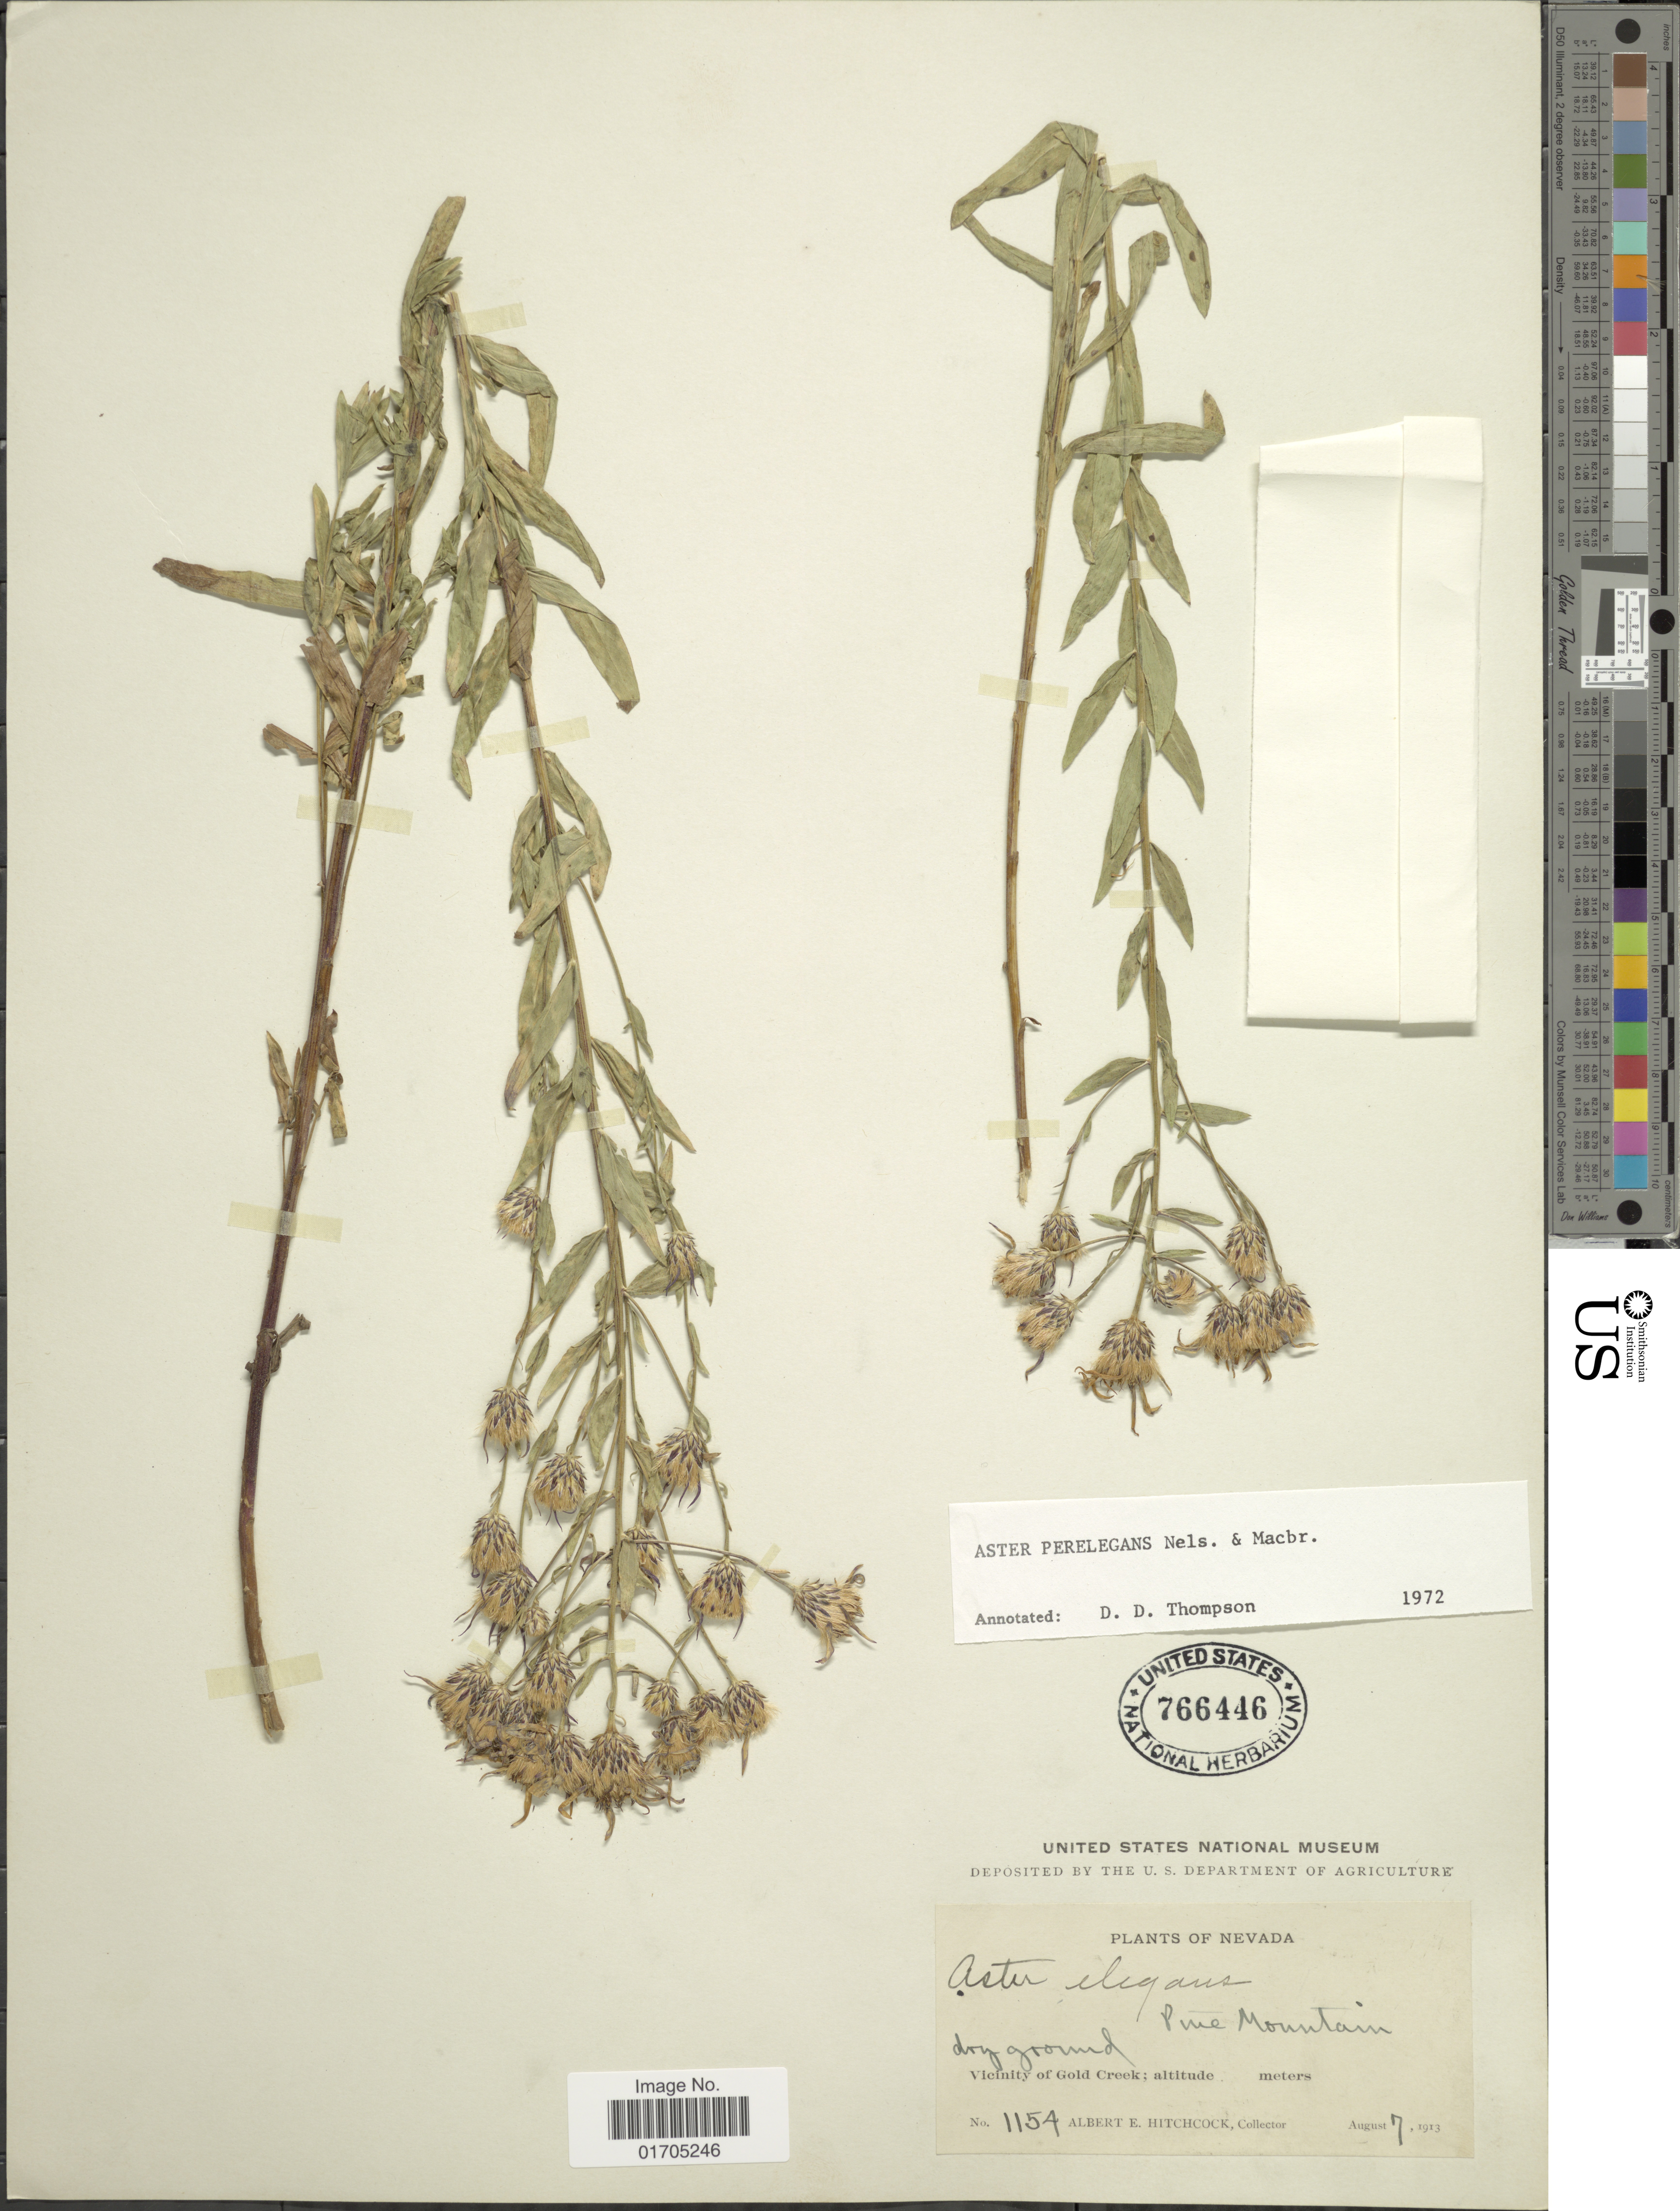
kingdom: Plantae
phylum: Tracheophyta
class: Magnoliopsida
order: Asterales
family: Asteraceae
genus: Eucephalus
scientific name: Eucephalus elegans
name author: Nutt.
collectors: A. Hitchcock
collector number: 1154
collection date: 1913-08-07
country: United States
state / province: Nevada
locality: Pine Mountain, Vicinity of Gold Creek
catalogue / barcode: US 766446